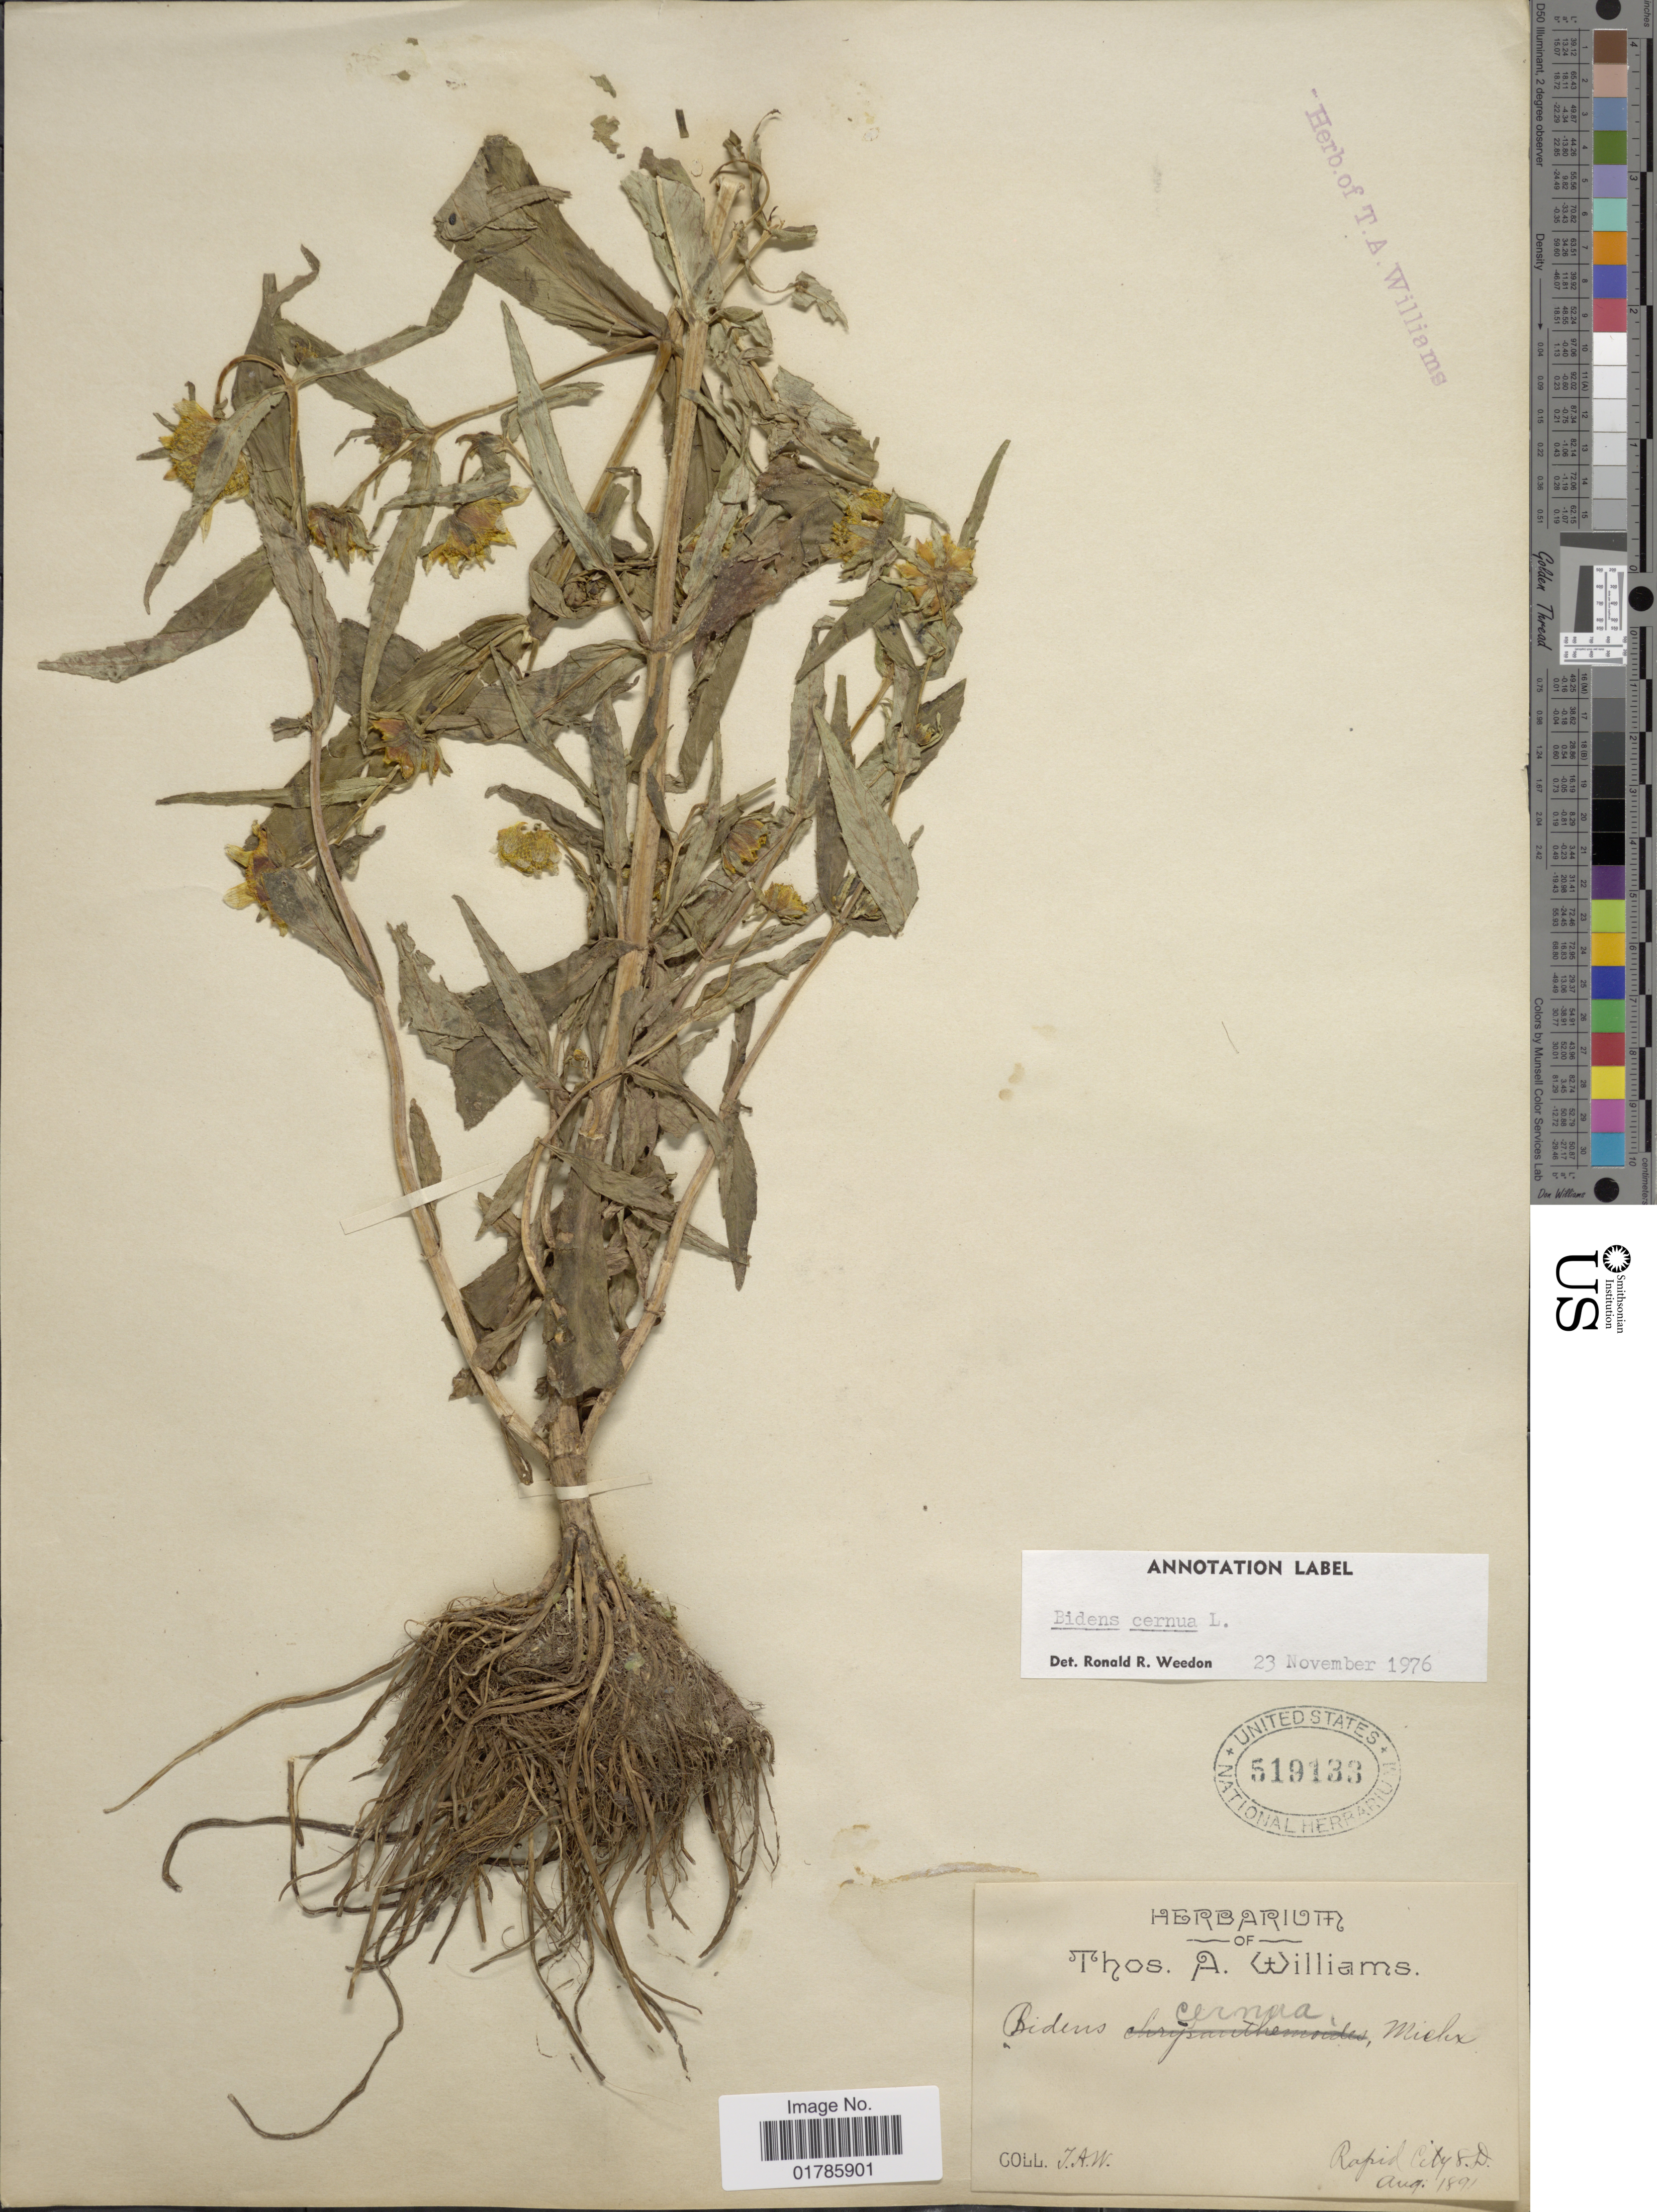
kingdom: Plantae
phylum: Tracheophyta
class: Magnoliopsida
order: Asterales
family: Asteraceae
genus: Bidens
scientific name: Bidens cernua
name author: L.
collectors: T. A. Williams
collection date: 1891-08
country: United States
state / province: South Dakota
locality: Rapid City, S. D.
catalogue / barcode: US 519133